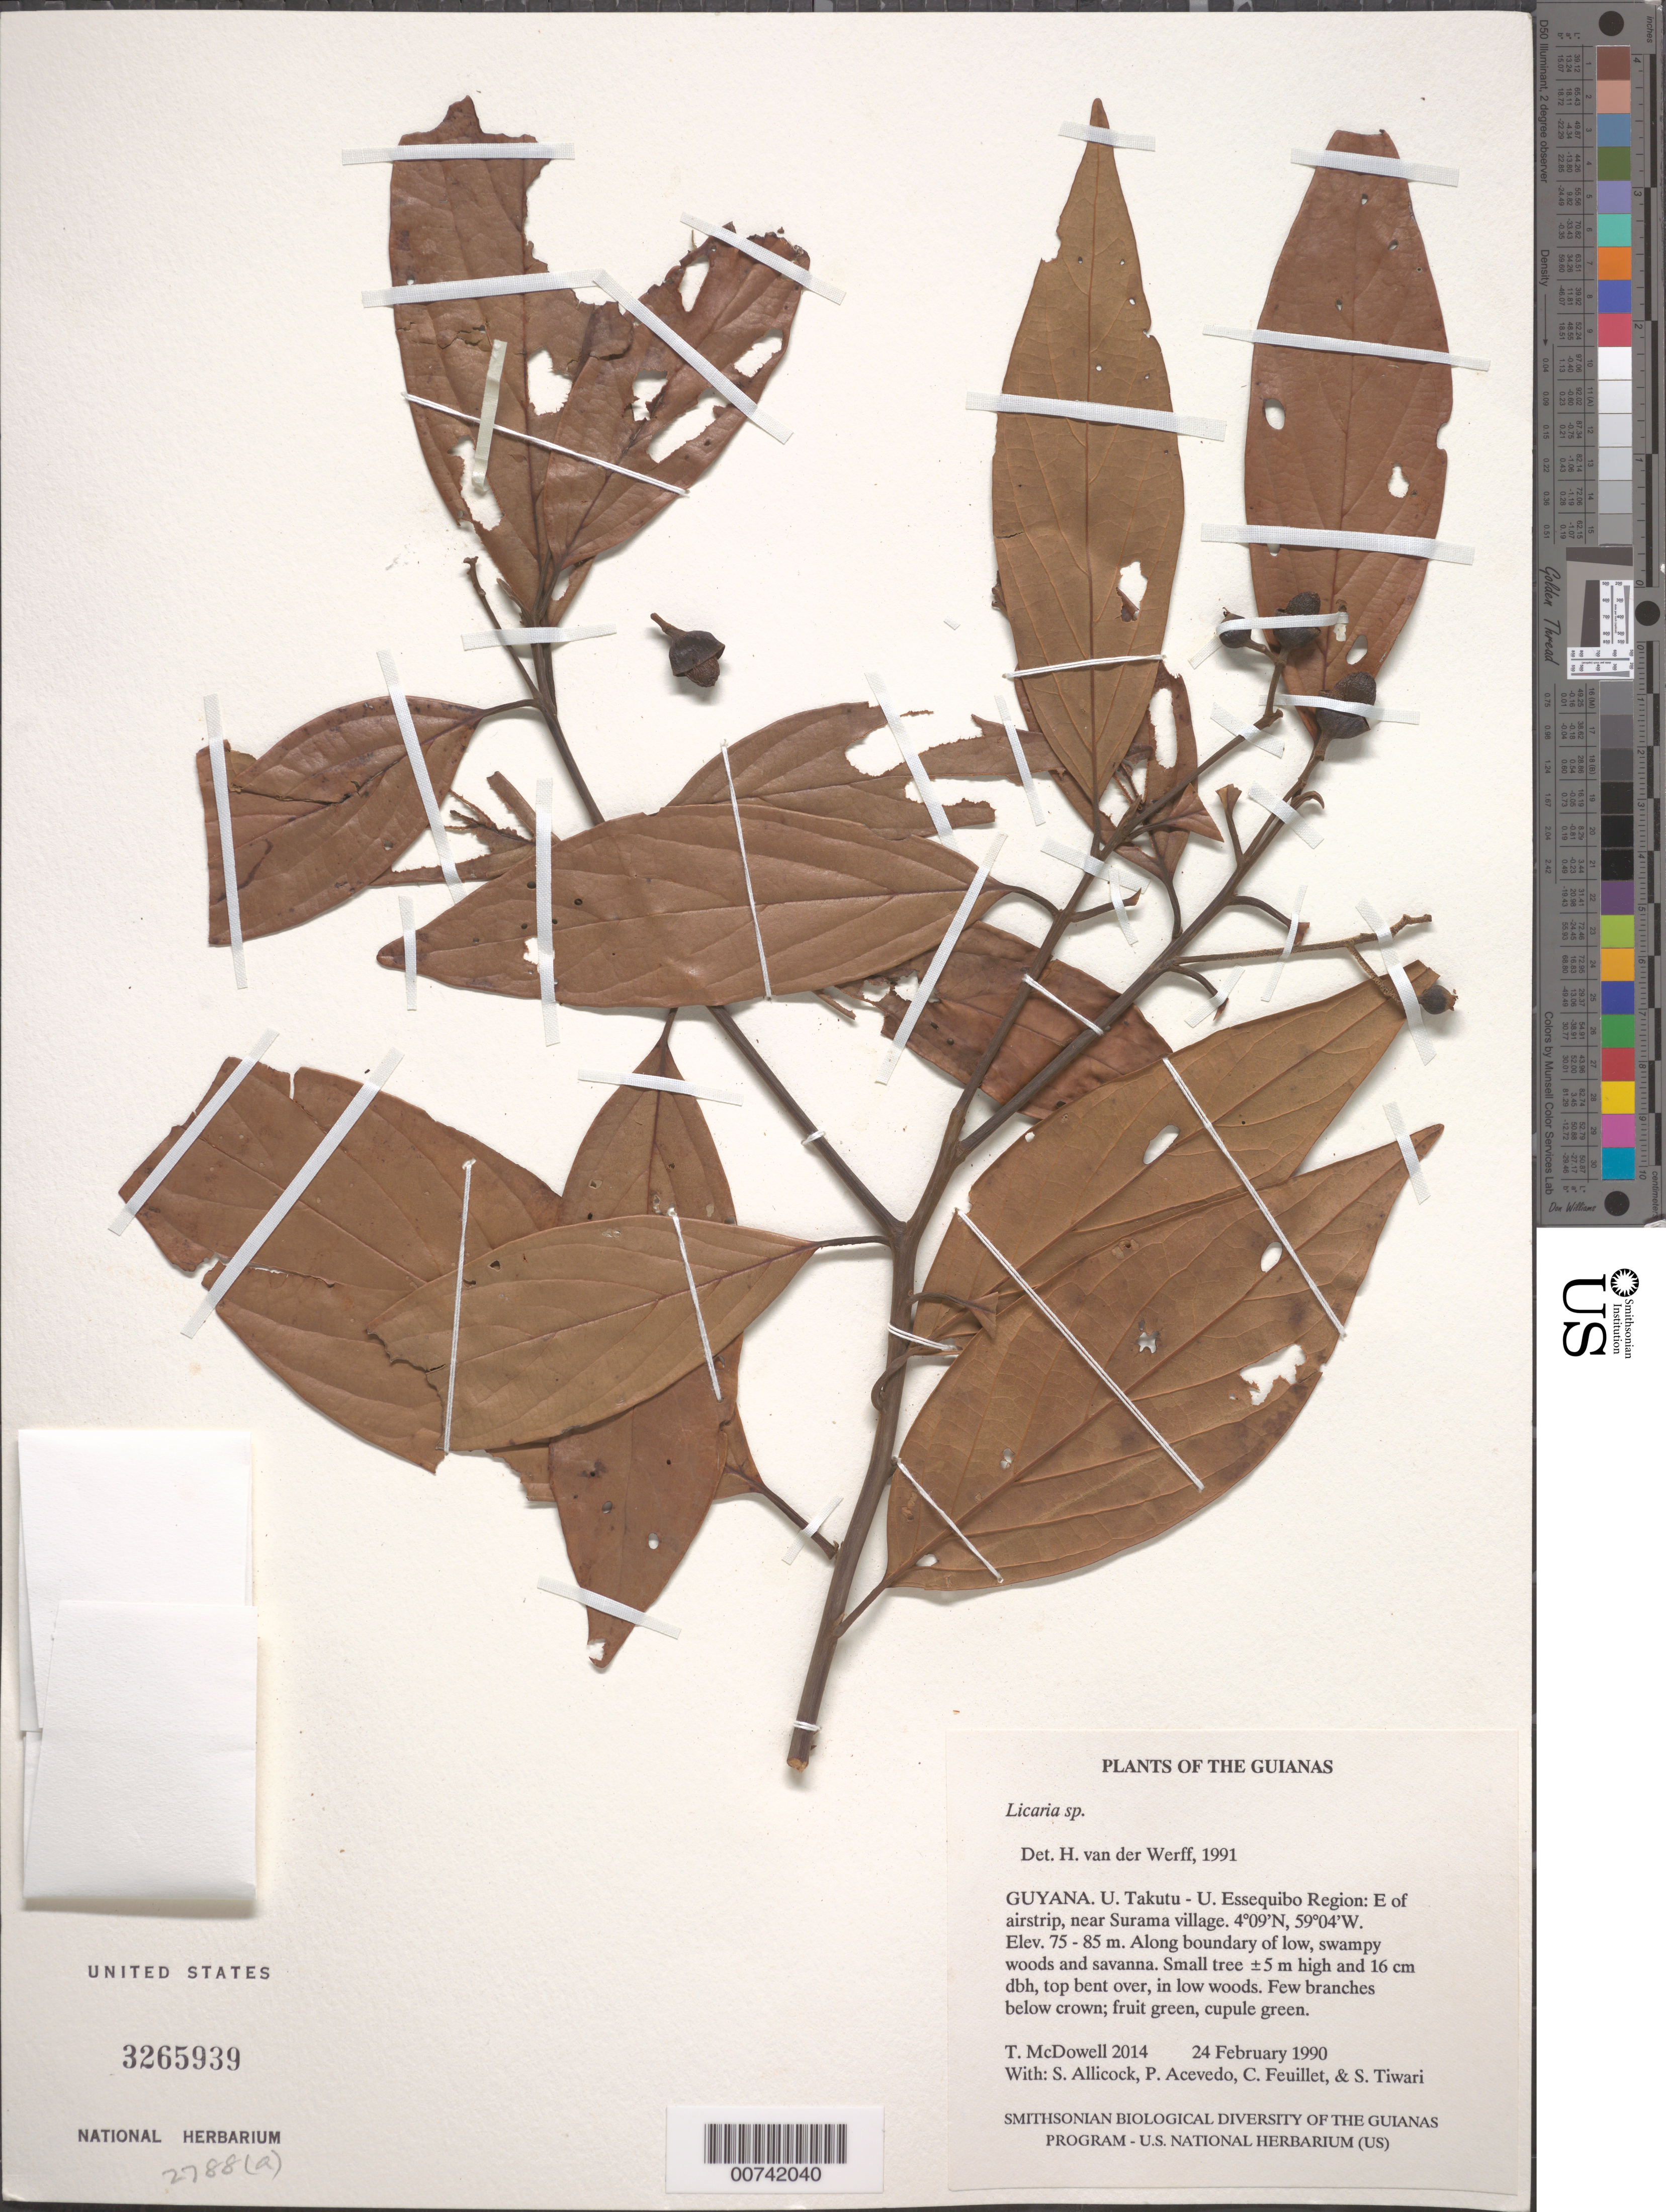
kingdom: Plantae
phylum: Tracheophyta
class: Magnoliopsida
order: Laurales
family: Lauraceae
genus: Licaria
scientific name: Licaria sp.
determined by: van der Werff, H., (MO), Missouri Botanical Garden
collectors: T. McDowell, S. Allicock, P. Acevedo-Rodr., C. Feuillet & S. Tiwari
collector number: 2014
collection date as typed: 24 February 1990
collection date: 1990-02-24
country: Guyana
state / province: U. Takutu-U. Essequibo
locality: E of airstrip, near Surama Village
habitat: Along boundary of low, swampy woods and savanna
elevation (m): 75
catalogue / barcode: US 3265939